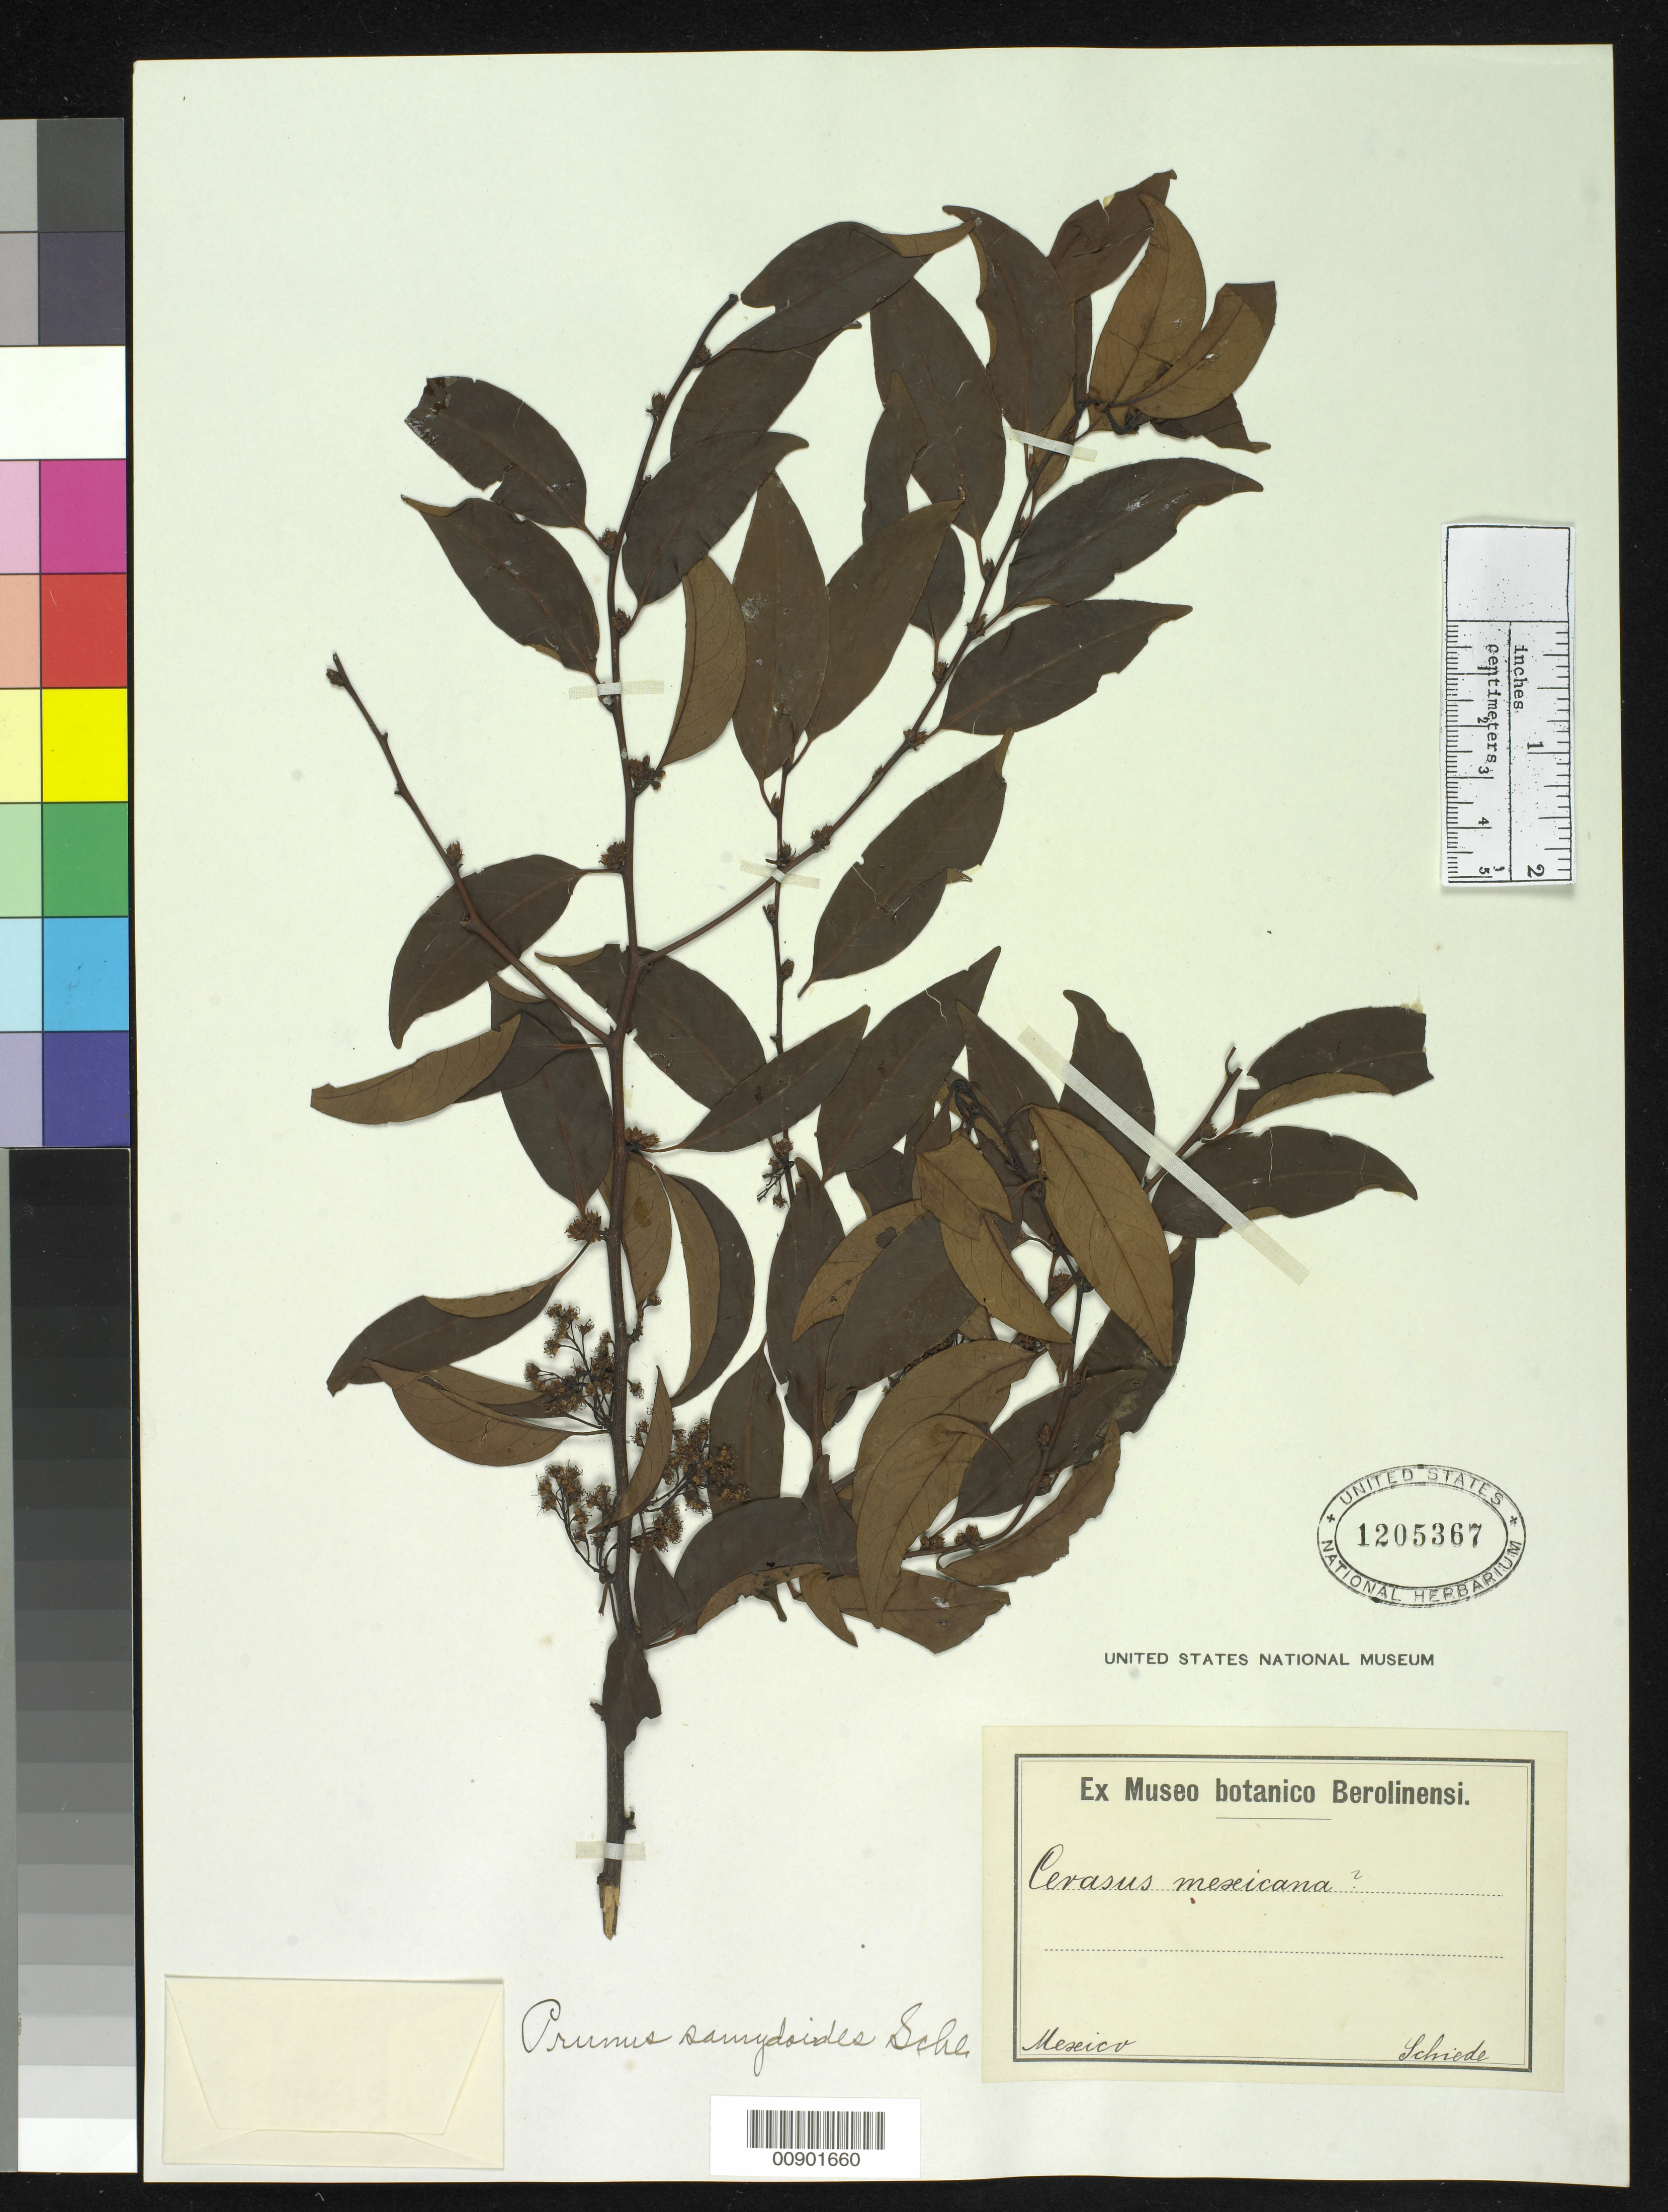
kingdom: Plantae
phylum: Tracheophyta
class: Magnoliopsida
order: Rosales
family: Rosaceae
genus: Prunus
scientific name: Prunus samydoides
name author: Schltdl.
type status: Possible Syntype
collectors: C. J. W. Schiede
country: Mexico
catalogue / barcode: US 1205367